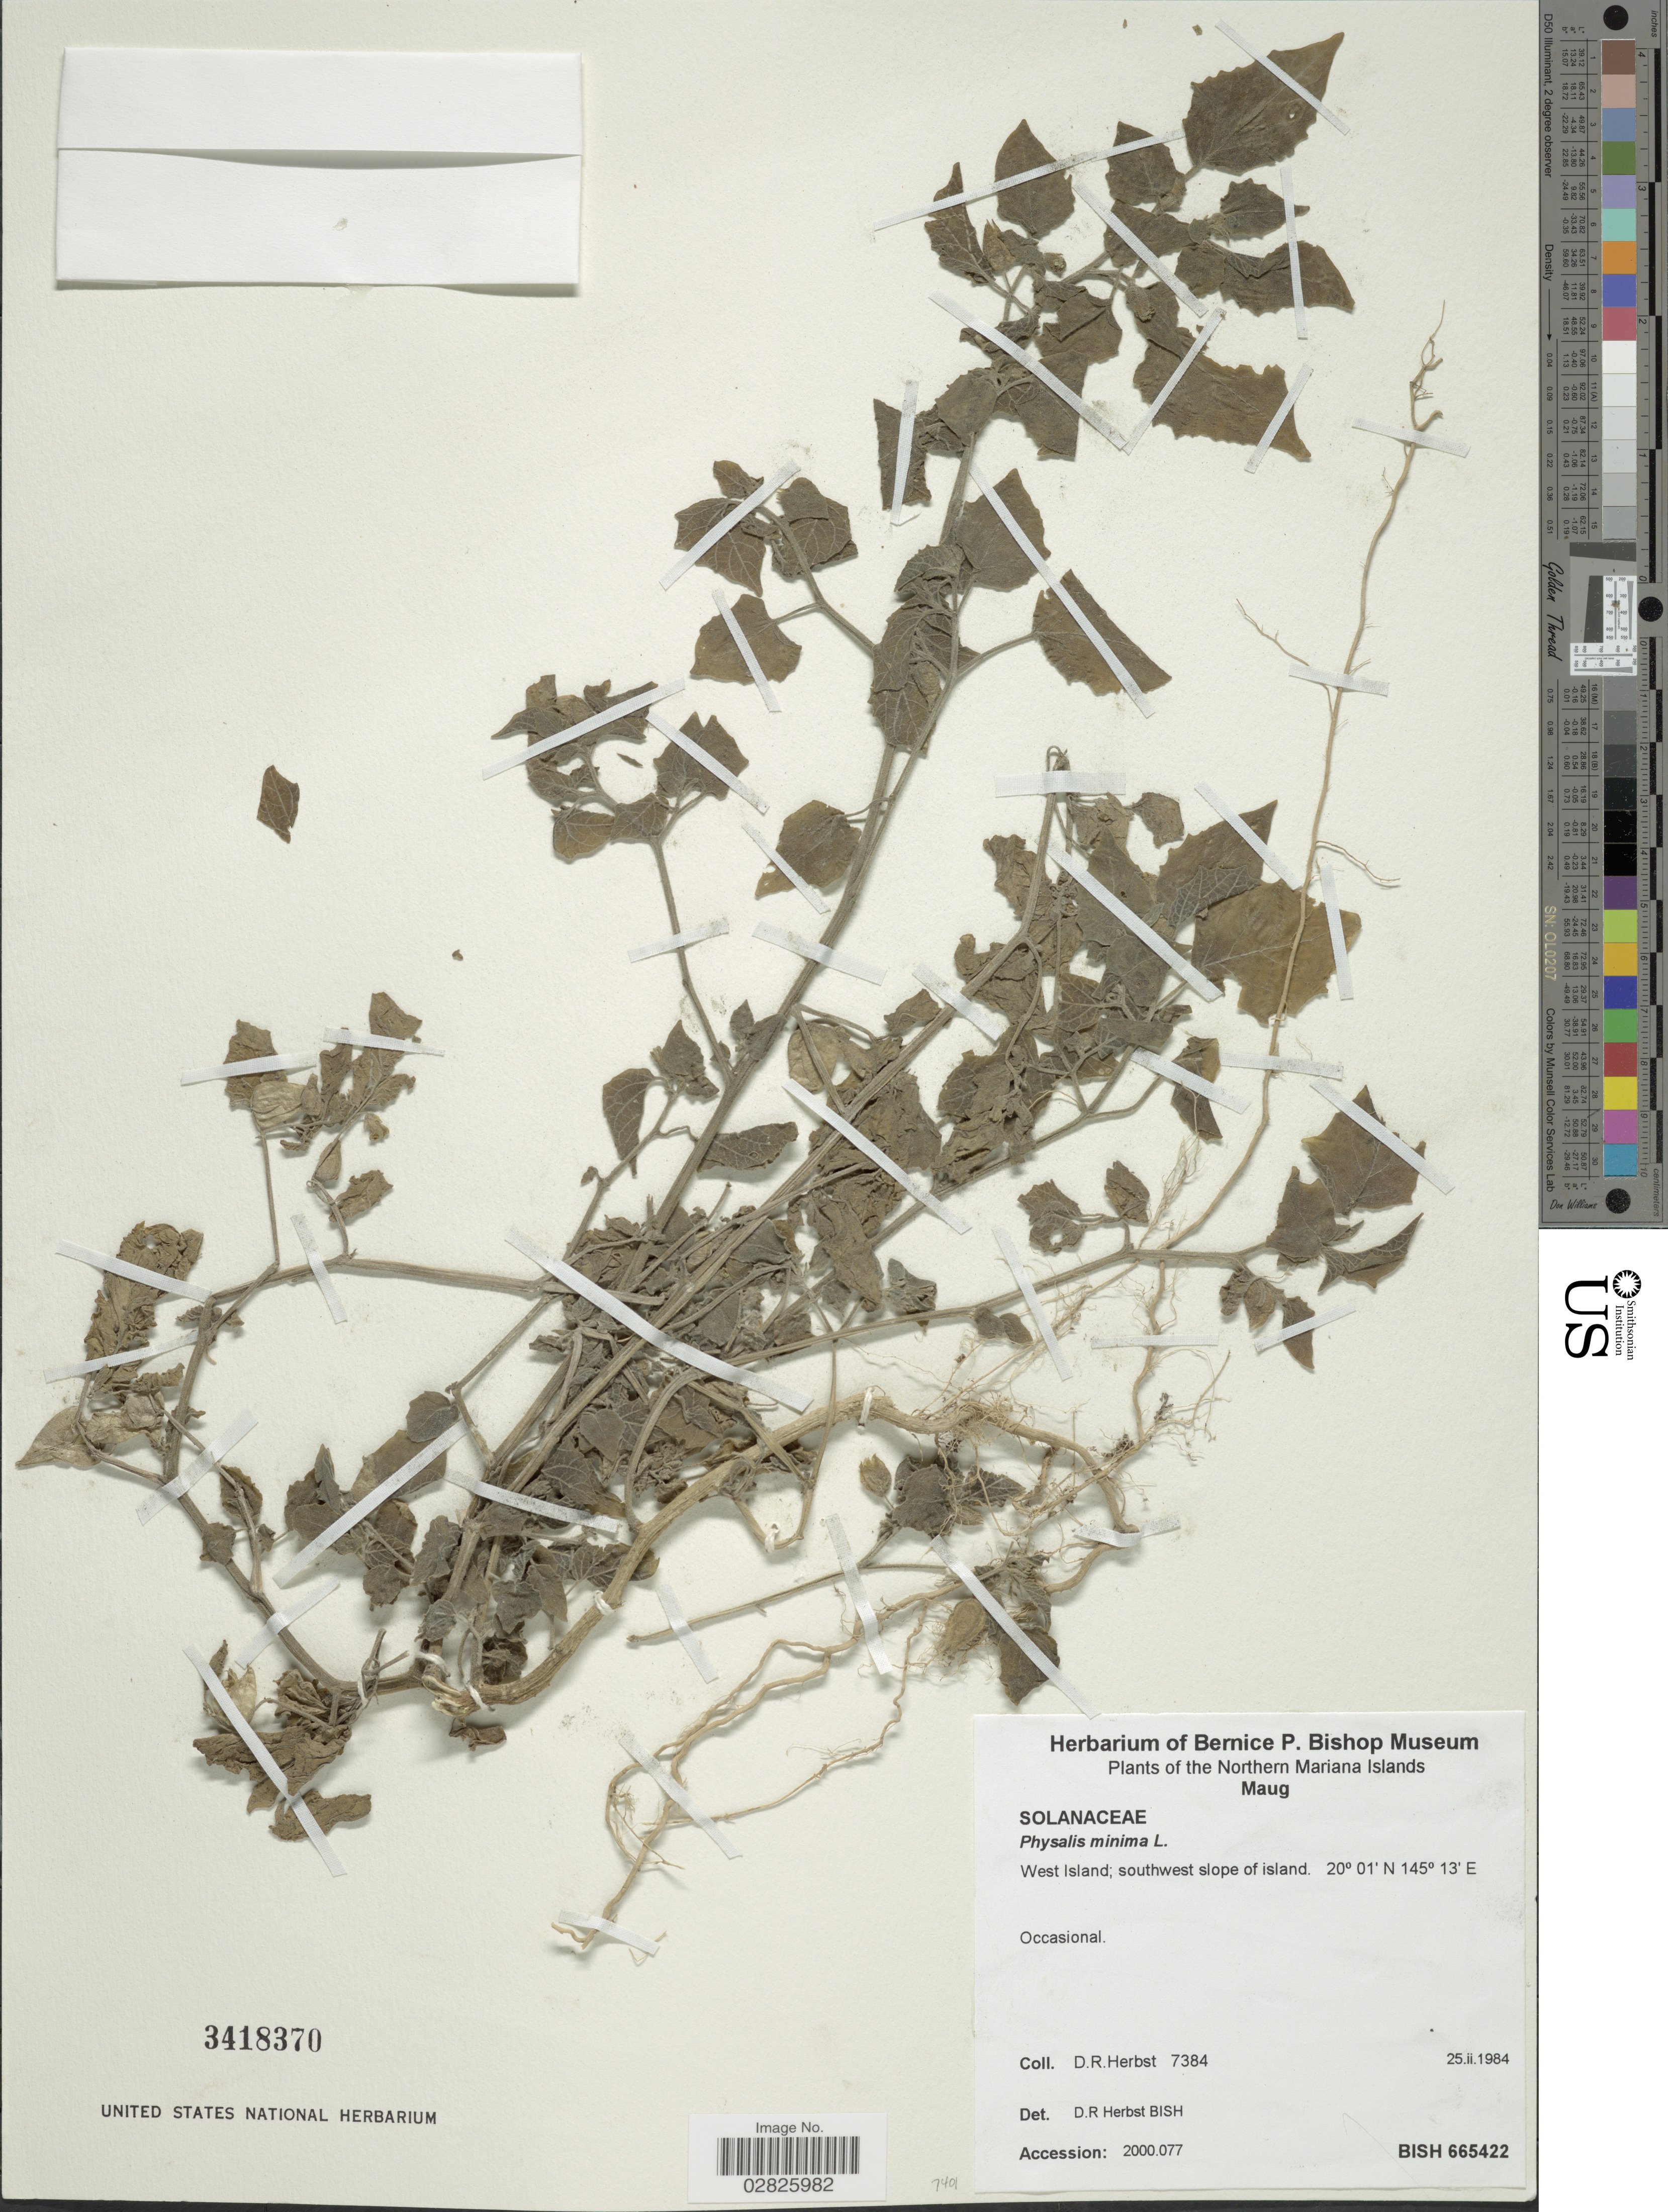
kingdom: Plantae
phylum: Tracheophyta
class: Magnoliopsida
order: Solanales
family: Solanaceae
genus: Physalis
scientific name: Physalis minima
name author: L.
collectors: D. R. Herbst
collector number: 7384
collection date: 1984-02-25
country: Northern Mariana Islands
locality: Maug. West Island; southwest slope of island.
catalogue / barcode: US 3418370